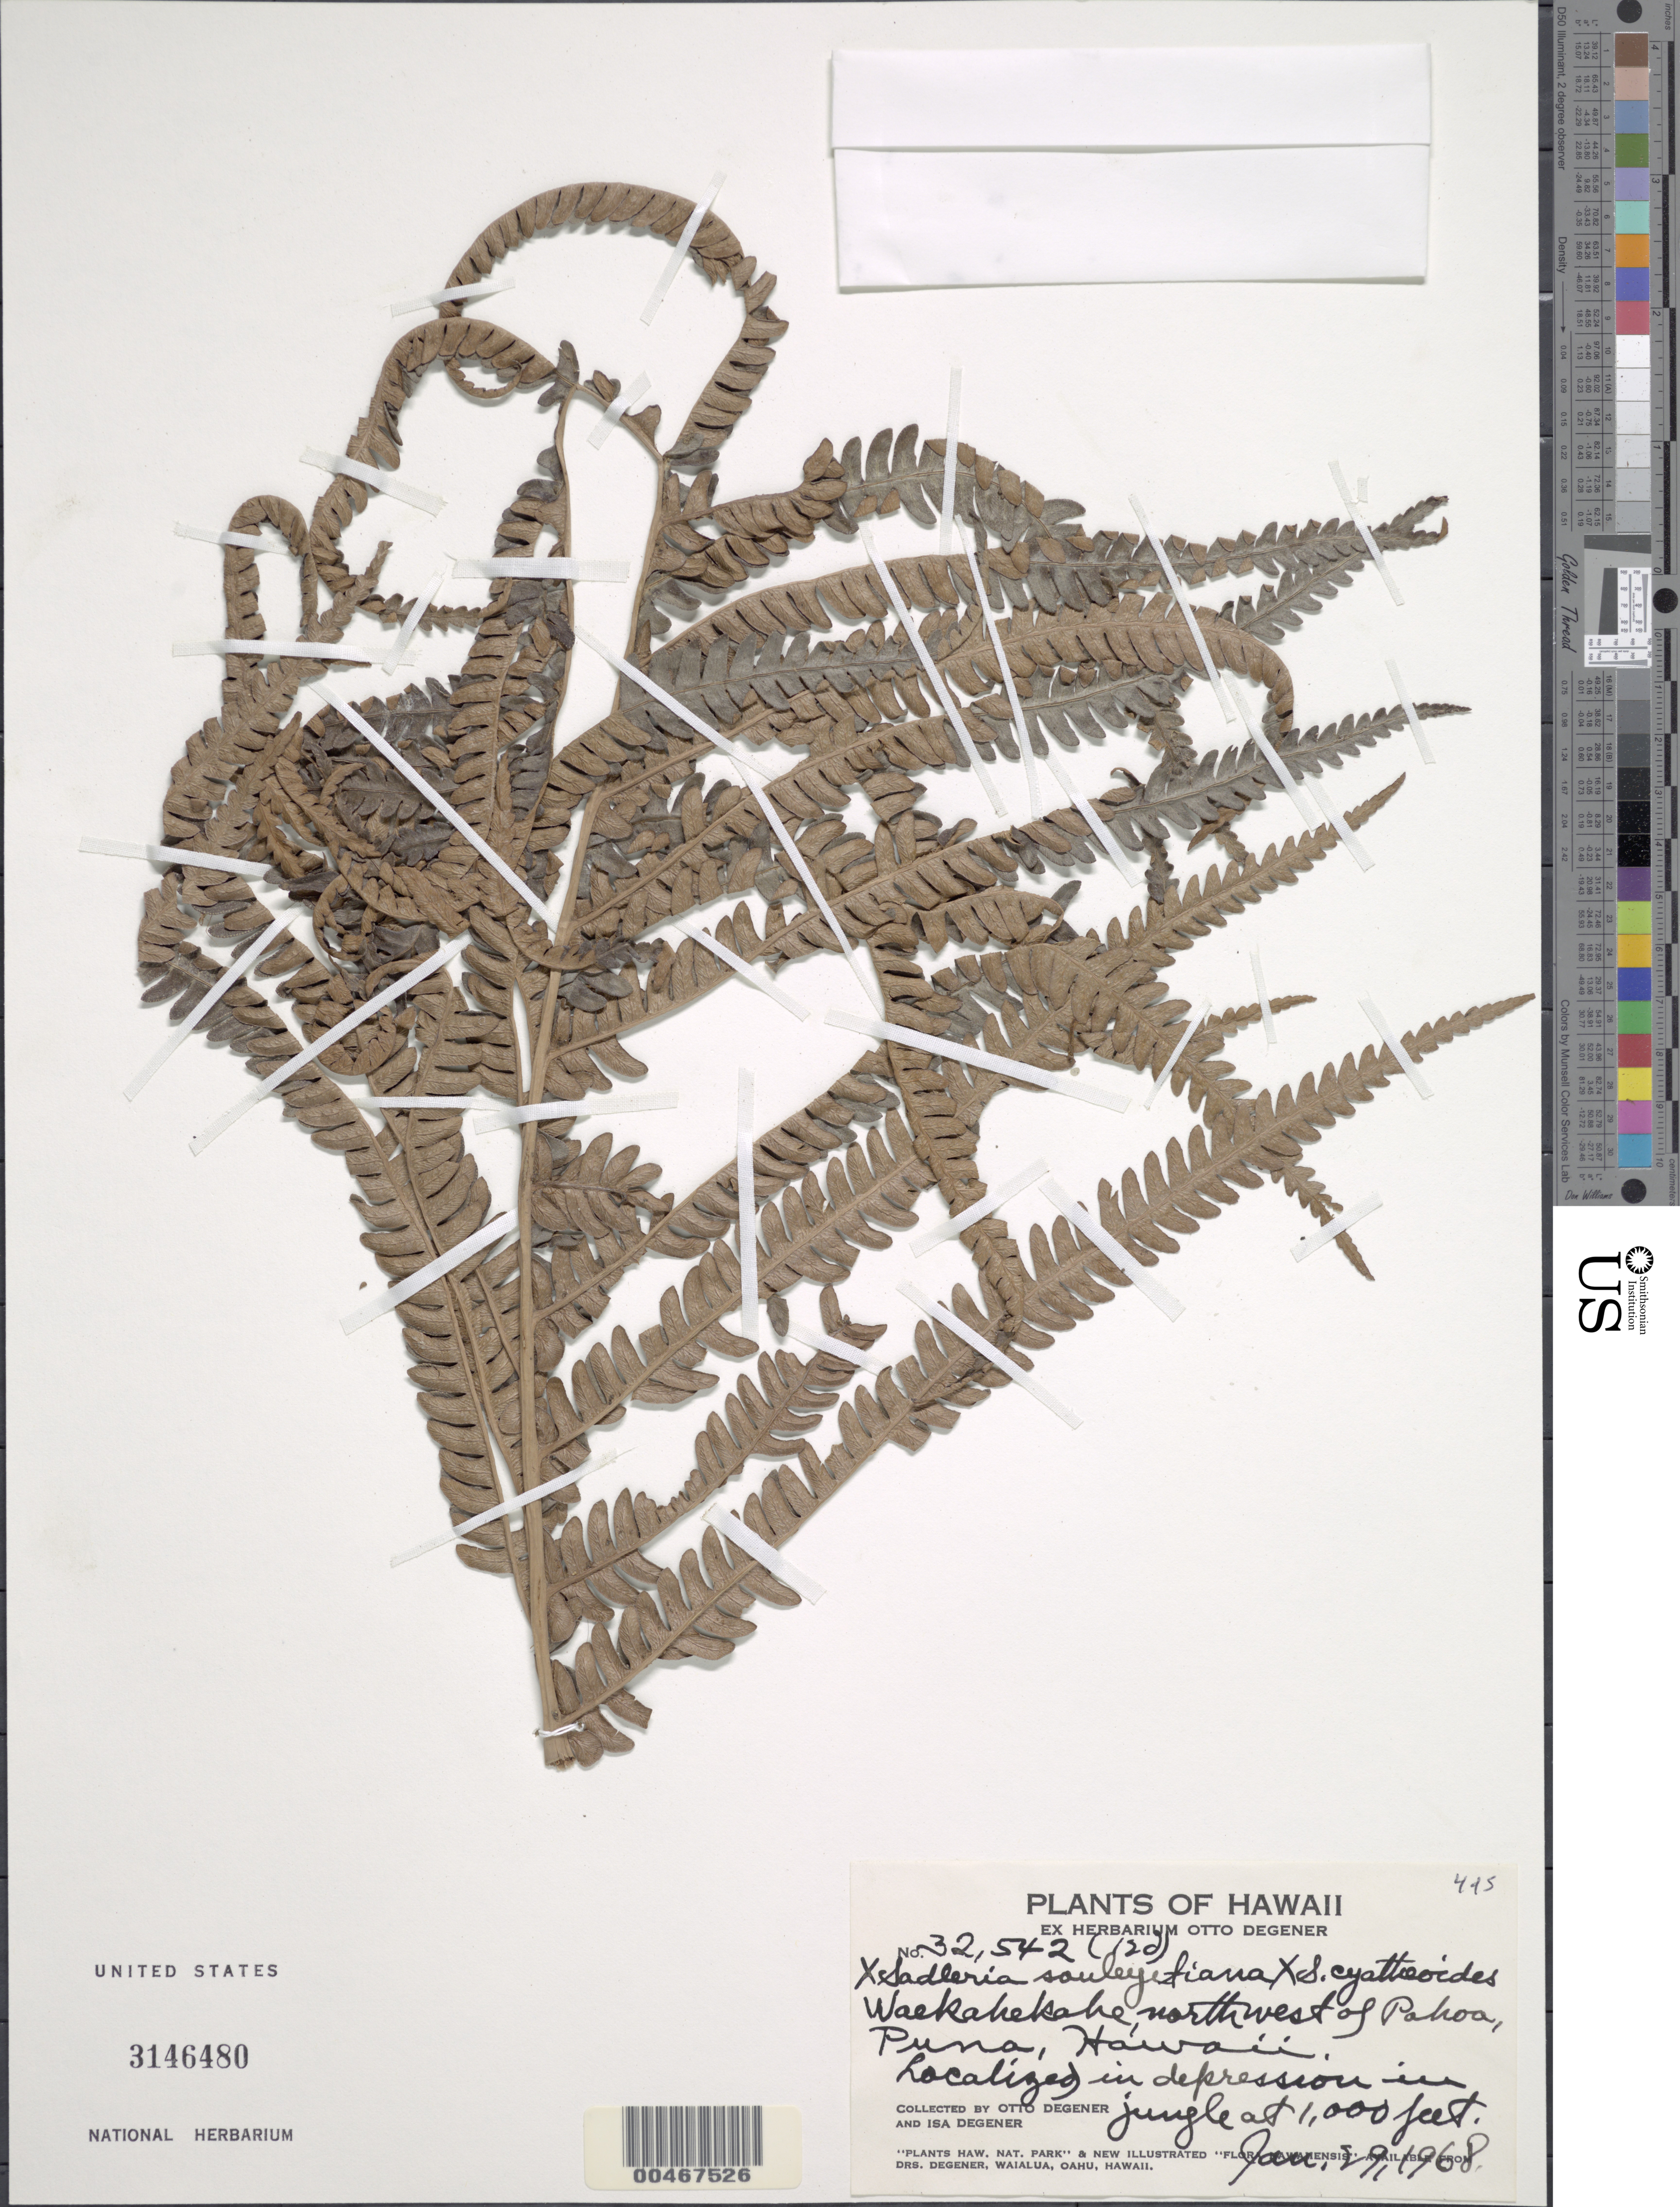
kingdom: Plantae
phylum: Tracheophyta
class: Polypodiopsida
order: Polypodiales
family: Blechnaceae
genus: Sadleria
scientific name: Sadleria cyatheoides x S. souleytiana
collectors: O. Degener & I. Degener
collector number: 32542(12d)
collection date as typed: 29 Jan 1968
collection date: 1968-01-29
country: United States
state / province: Hawaii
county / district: Hawaii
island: Hawaii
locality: Waekahekahe, NW of Pahoa, Puna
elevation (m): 305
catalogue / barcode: US 3146480